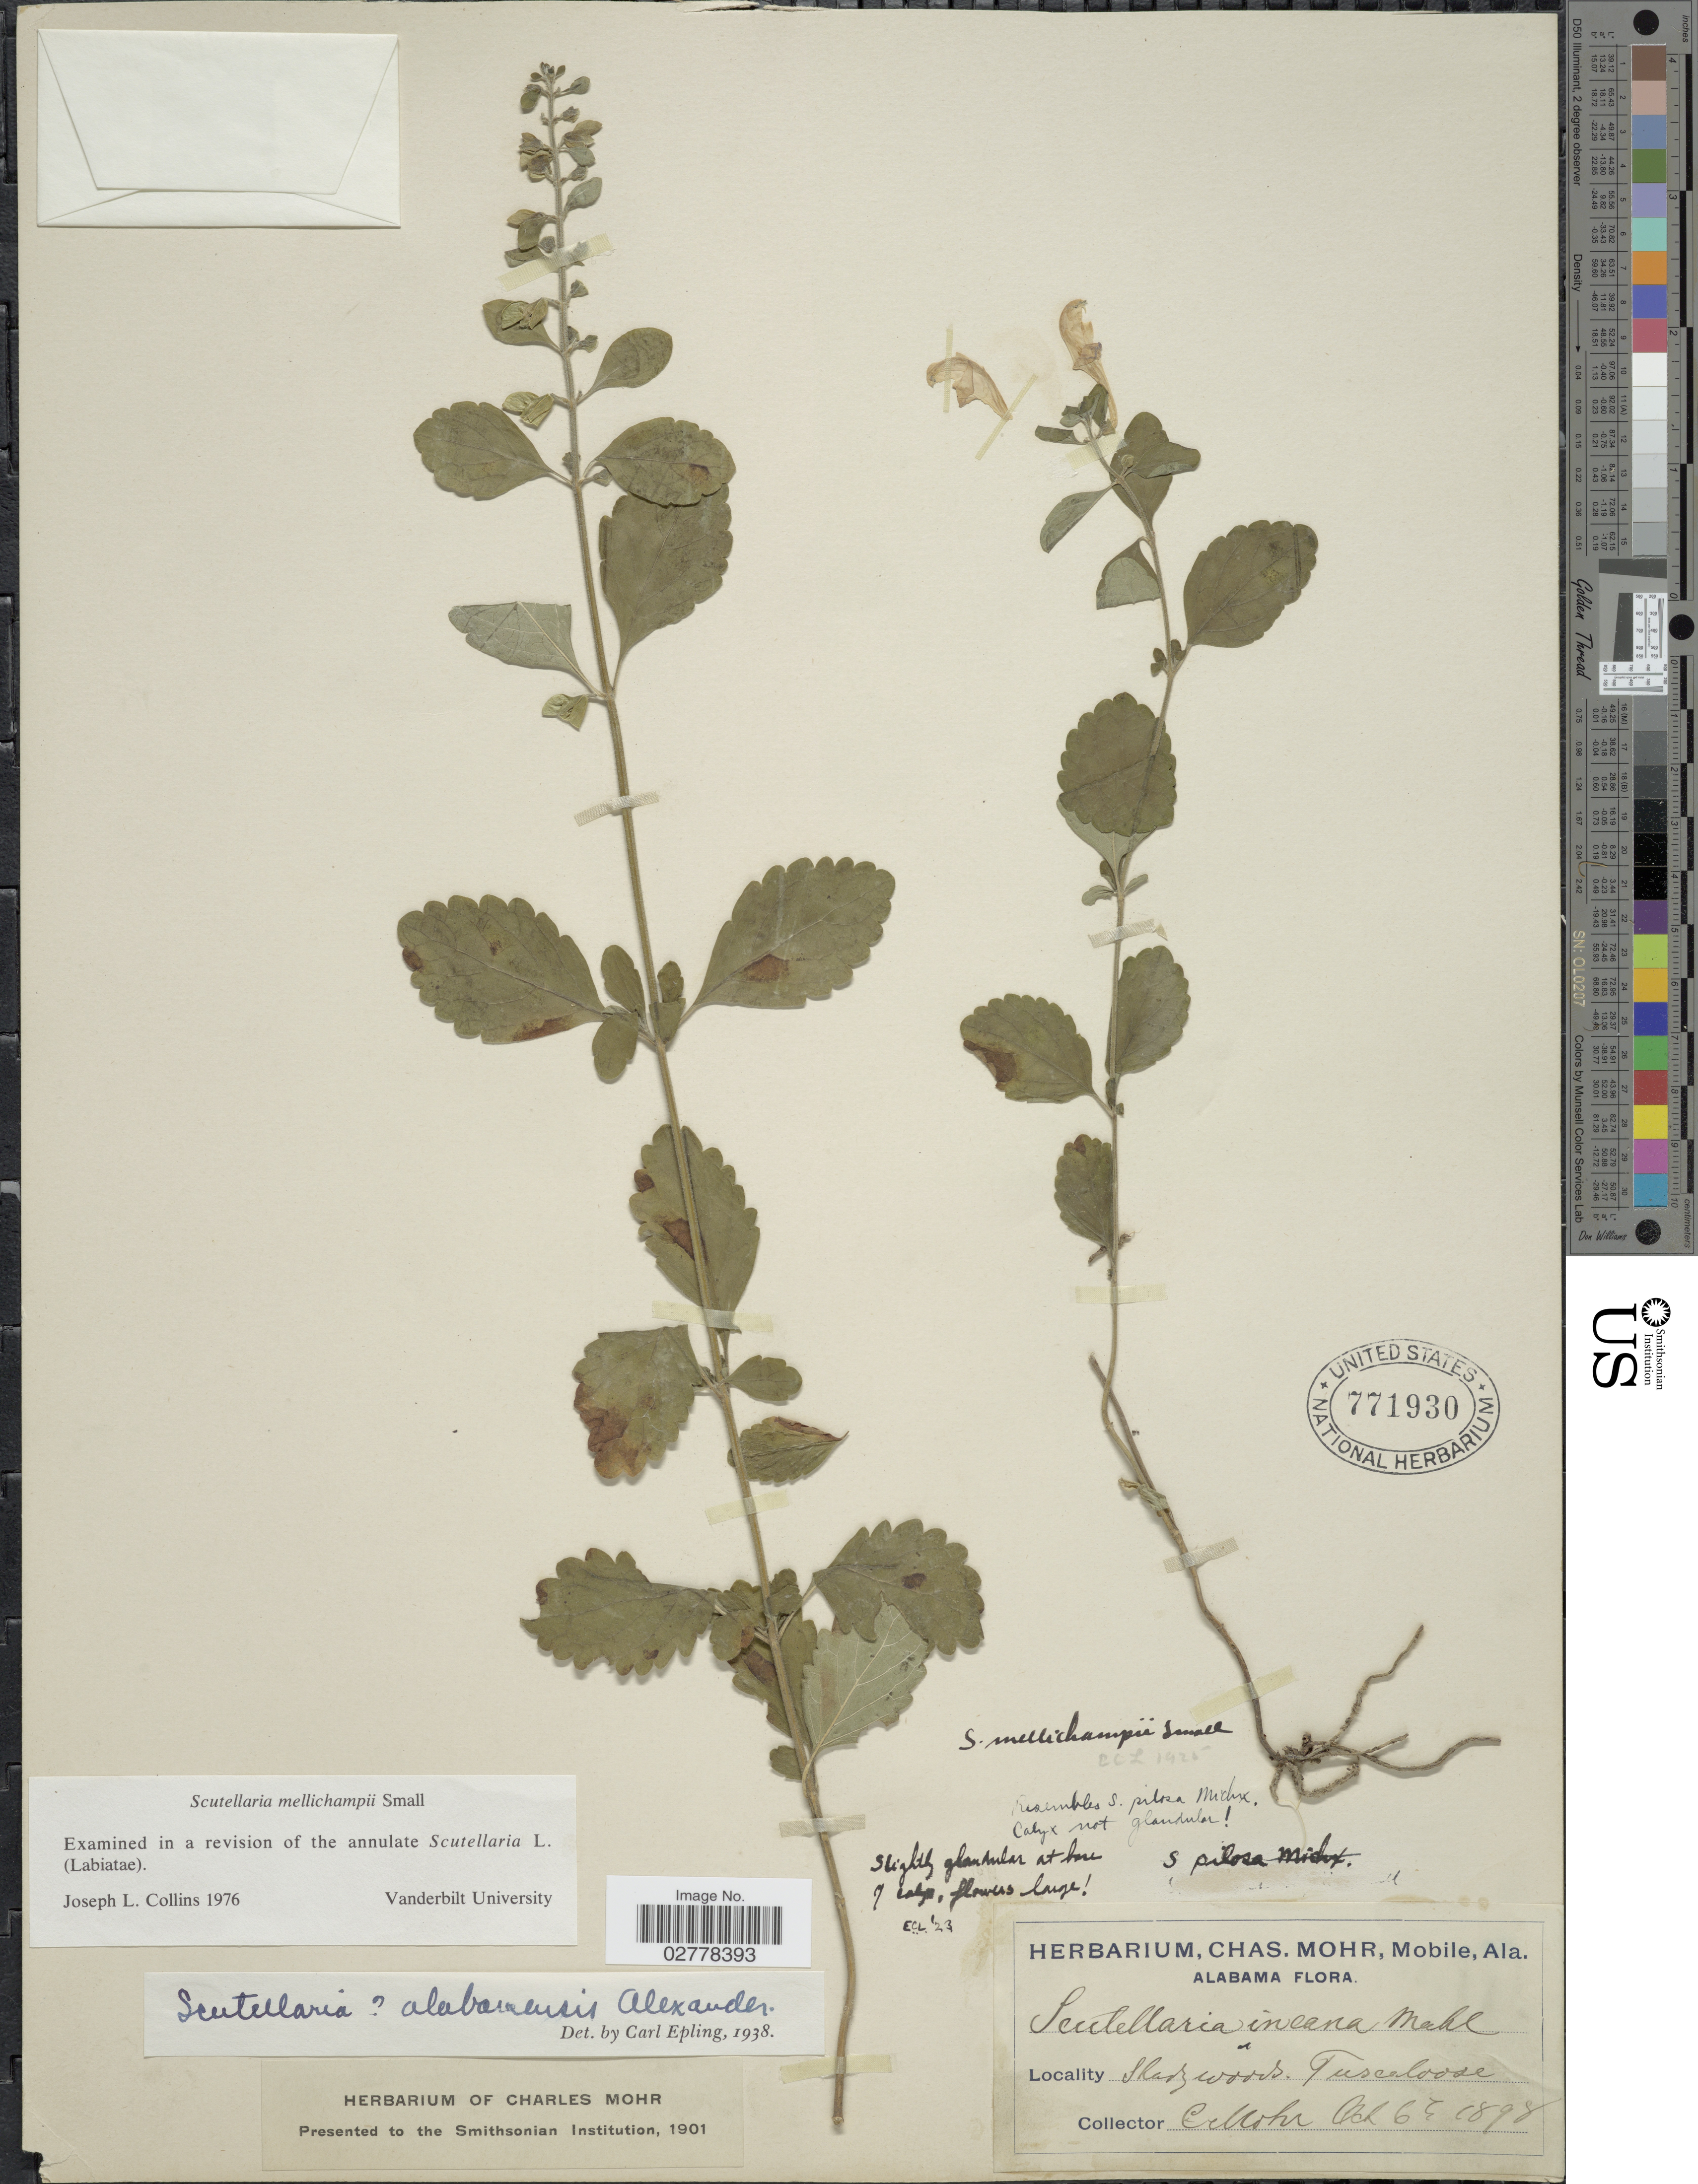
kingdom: Plantae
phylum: Tracheophyta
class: Magnoliopsida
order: Lamiales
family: Lamiaceae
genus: Scutellaria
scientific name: Scutellaria mellichampii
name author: Small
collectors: Mohr, C. T. (herbarium)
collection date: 1898-10-06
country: United States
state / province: Alabama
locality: Skats woods. Tuscaloosa.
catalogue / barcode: US 771930